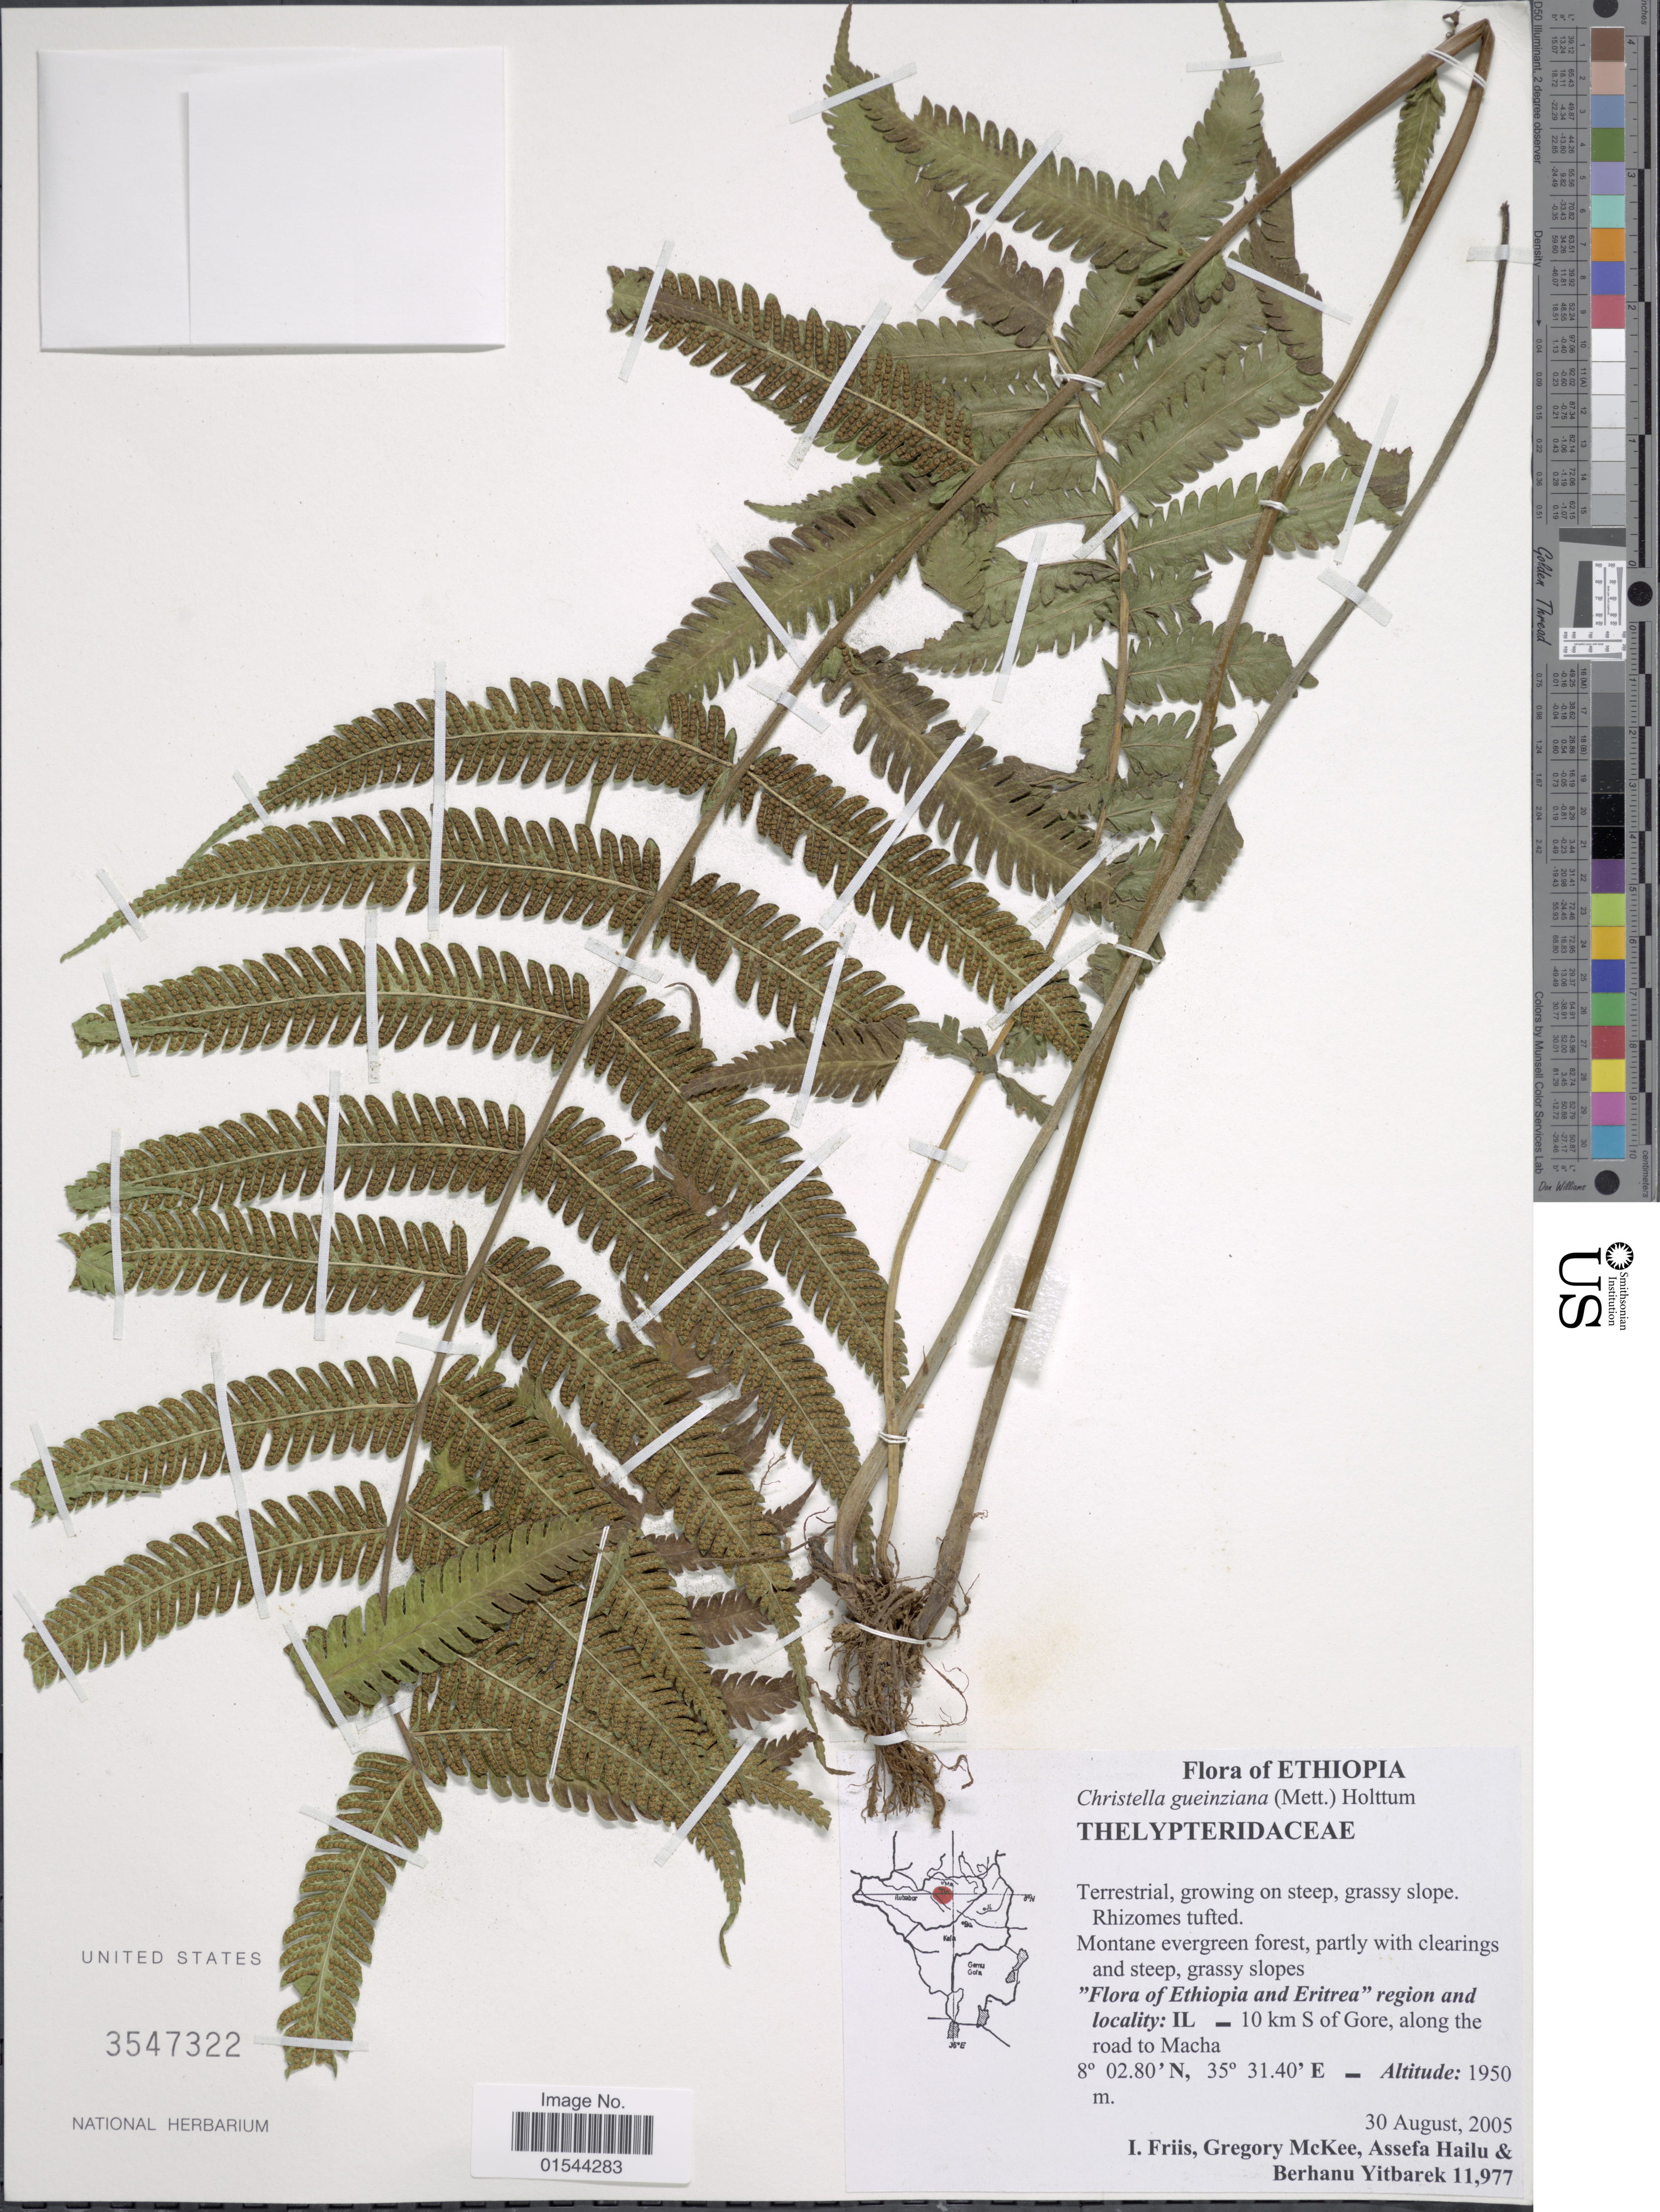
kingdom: Plantae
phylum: Tracheophyta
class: Polypodiopsida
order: Polypodiales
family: Thelypteridaceae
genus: Christella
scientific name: Christella gueinziana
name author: (Mett.) Holttum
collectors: I. Friis, G. S. McKee, A. Hailu & B. Yitbarek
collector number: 11977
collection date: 2005-08-30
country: Ethiopia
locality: Ethiopia and Eritrea, IL _ 10 km S of Gore, along the road to Macha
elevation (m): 1950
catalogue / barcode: US 3547322